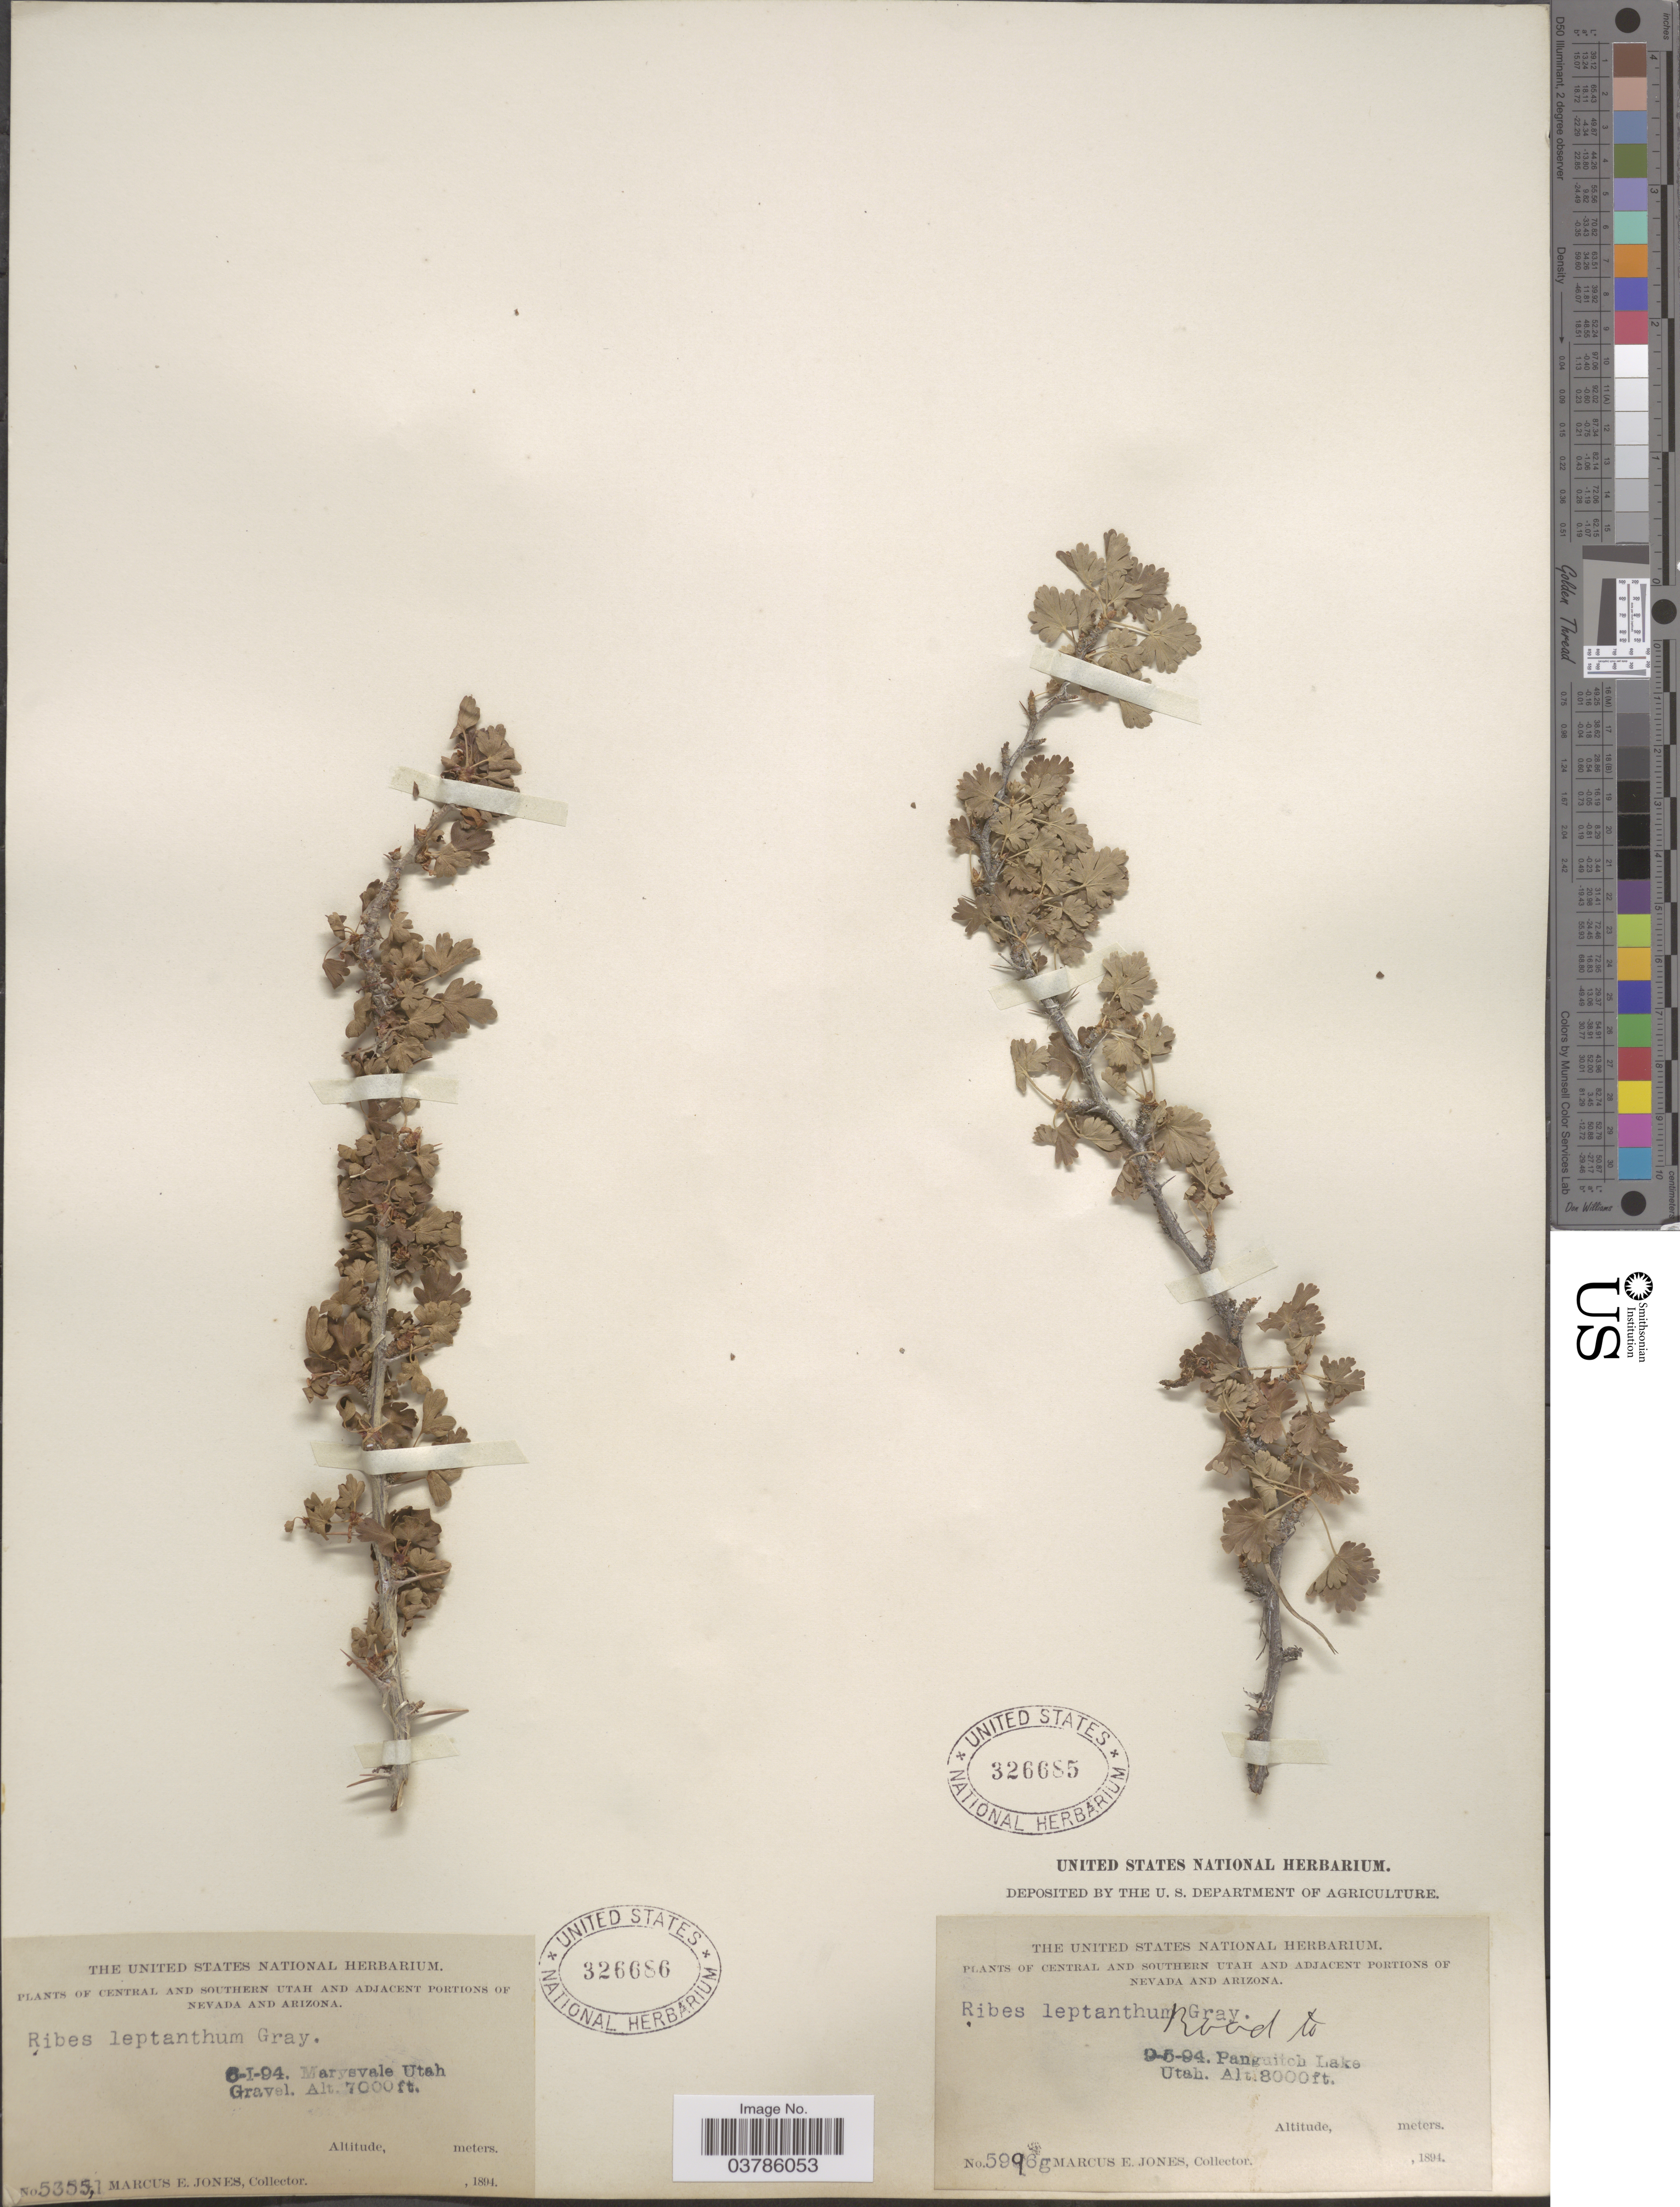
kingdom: Plantae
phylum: Tracheophyta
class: Magnoliopsida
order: Saxifragales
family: Grossulariaceae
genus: Ribes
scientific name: Ribes leptanthum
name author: A. Gray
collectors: M. E. Jones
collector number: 5996g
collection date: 1894-09-05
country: United States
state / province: Utah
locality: Central and Southern Utah. Panguitch Lake.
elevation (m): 2438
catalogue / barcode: US 326685-2